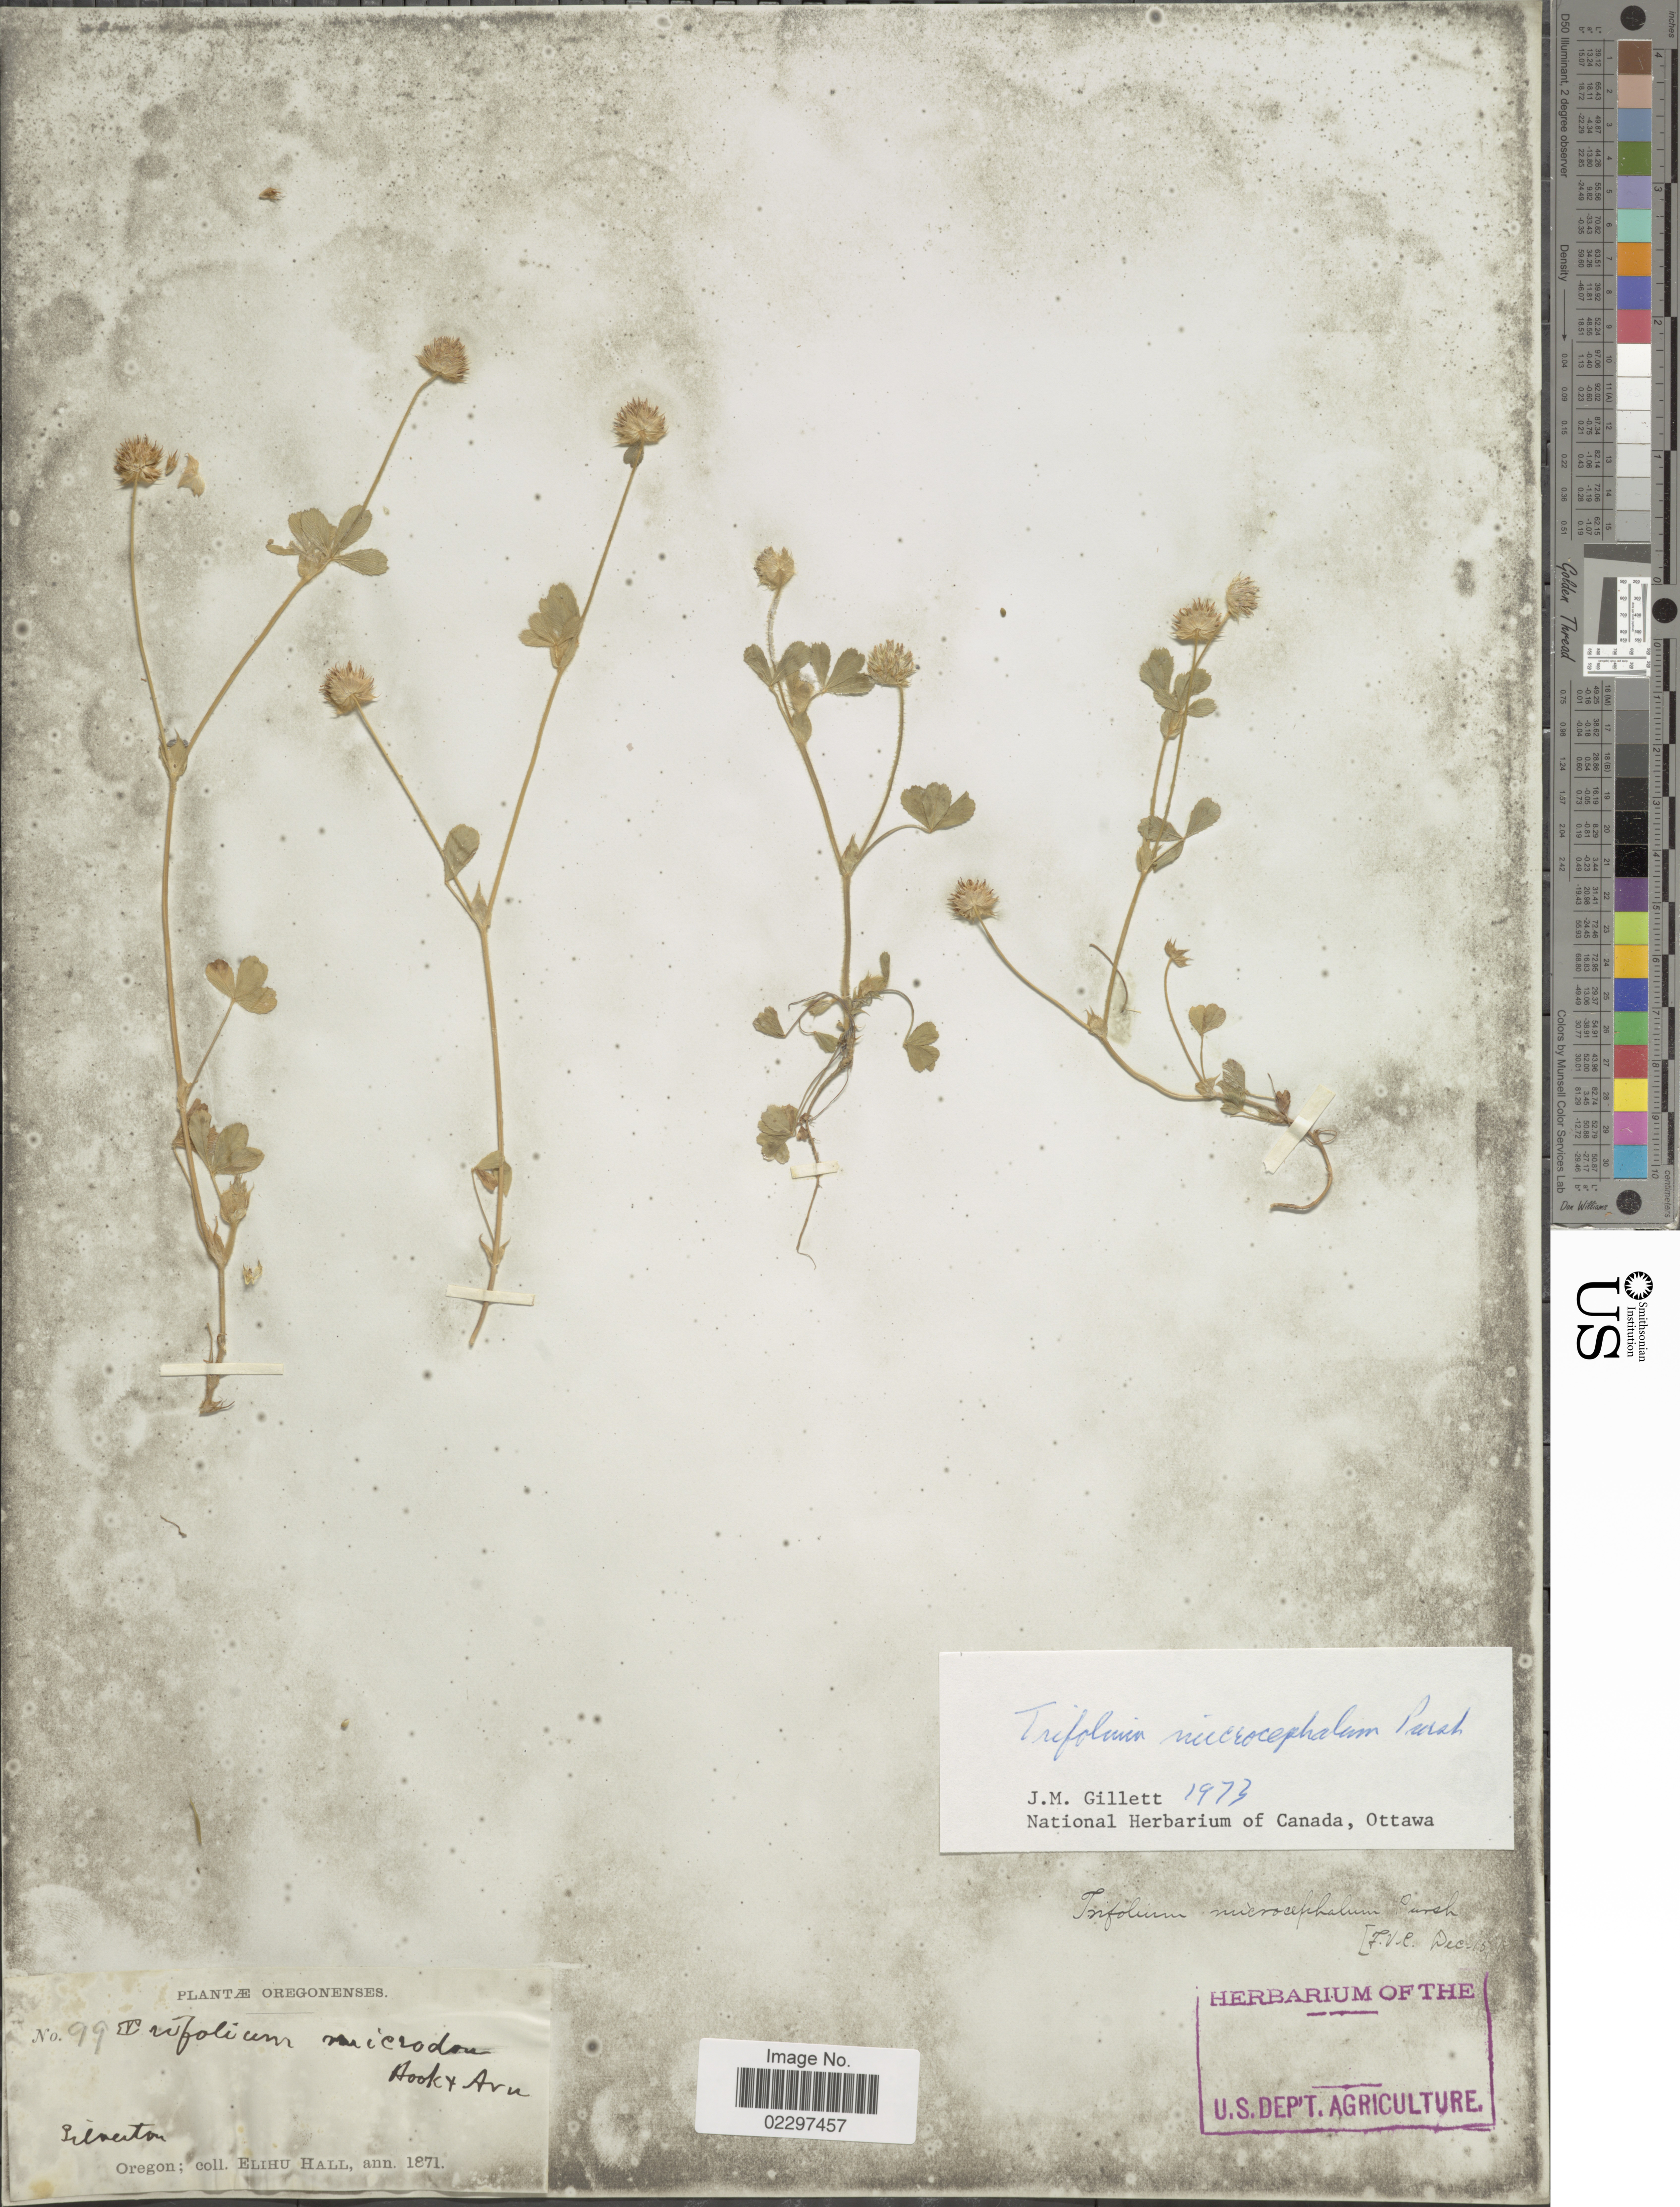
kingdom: Plantae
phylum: Tracheophyta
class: Magnoliopsida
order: Fabales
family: Fabaceae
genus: Trifolium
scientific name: Trifolium microcephalum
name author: Pursh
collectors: E. Hall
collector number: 99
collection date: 1871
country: United States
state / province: Oregon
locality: Silverton